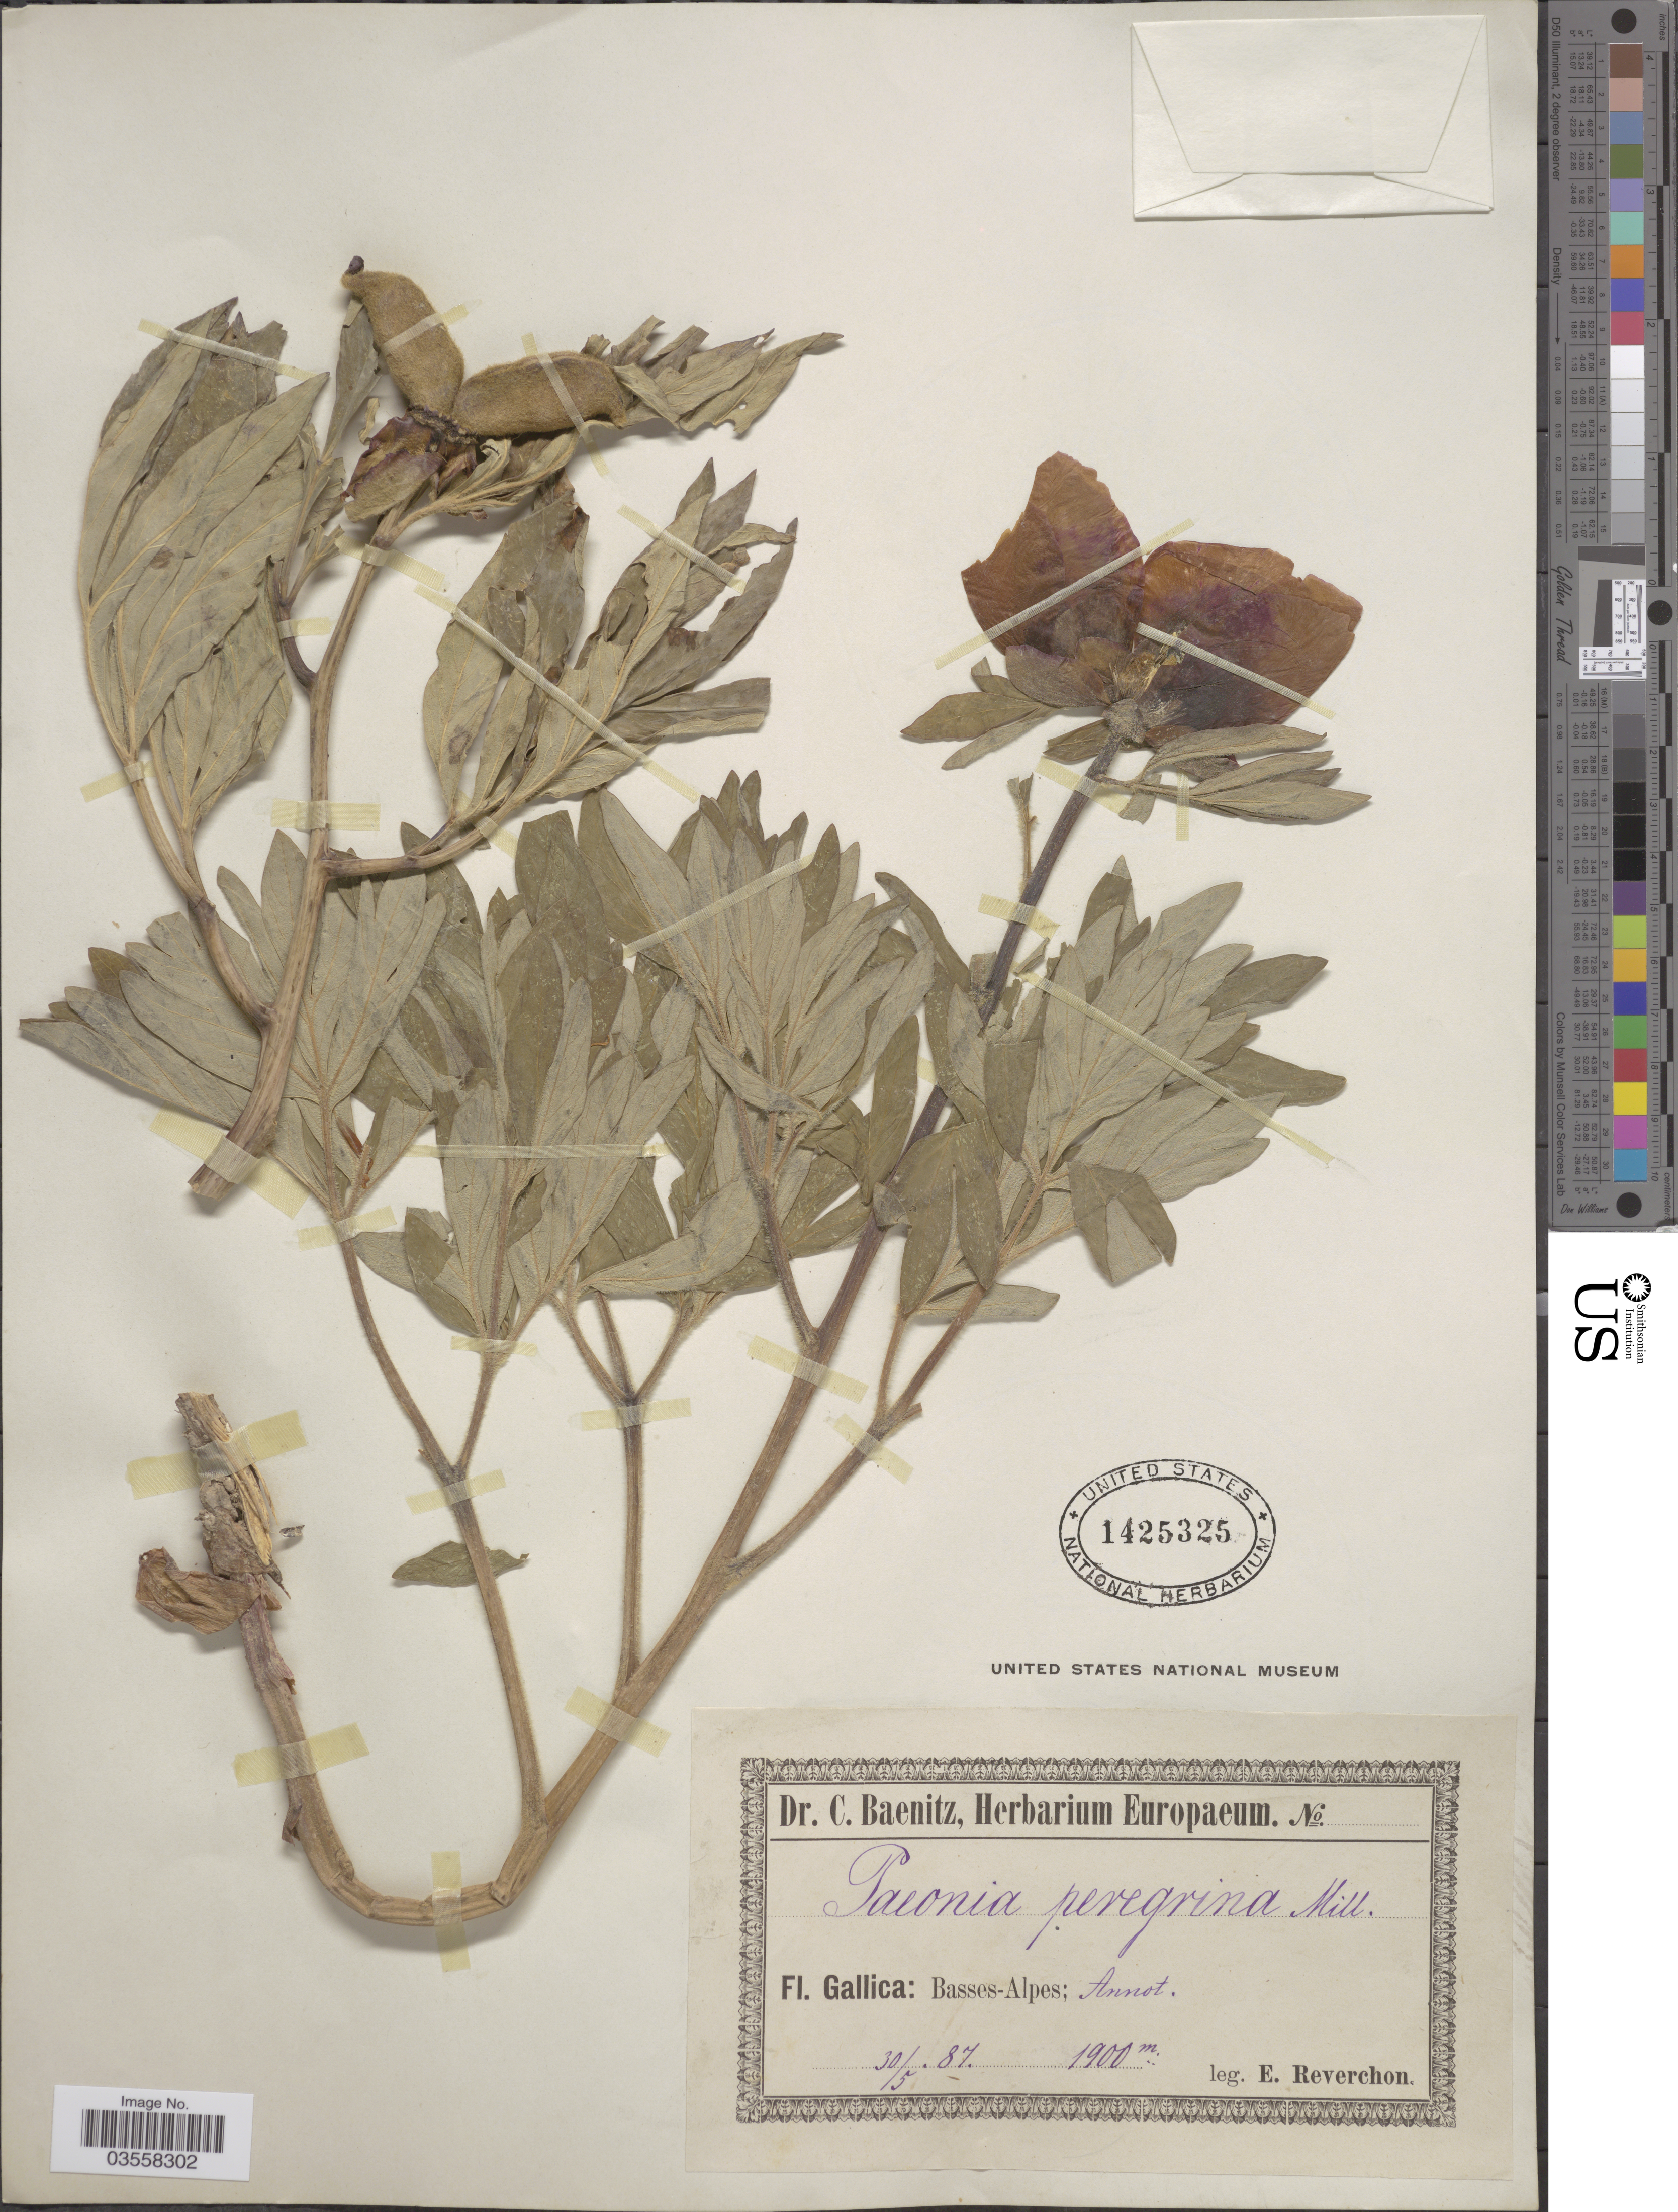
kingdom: Plantae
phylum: Tracheophyta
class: Magnoliopsida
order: Saxifragales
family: Paeoniaceae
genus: Paeonia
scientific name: Paeonia officinalis subsp. huthii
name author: Soldano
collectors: E. Reverchon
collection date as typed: Transcribed d/m/y: 30/5/87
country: France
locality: Gallica: Basses-Alpes; Annot.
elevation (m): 1900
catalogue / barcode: US 1425325